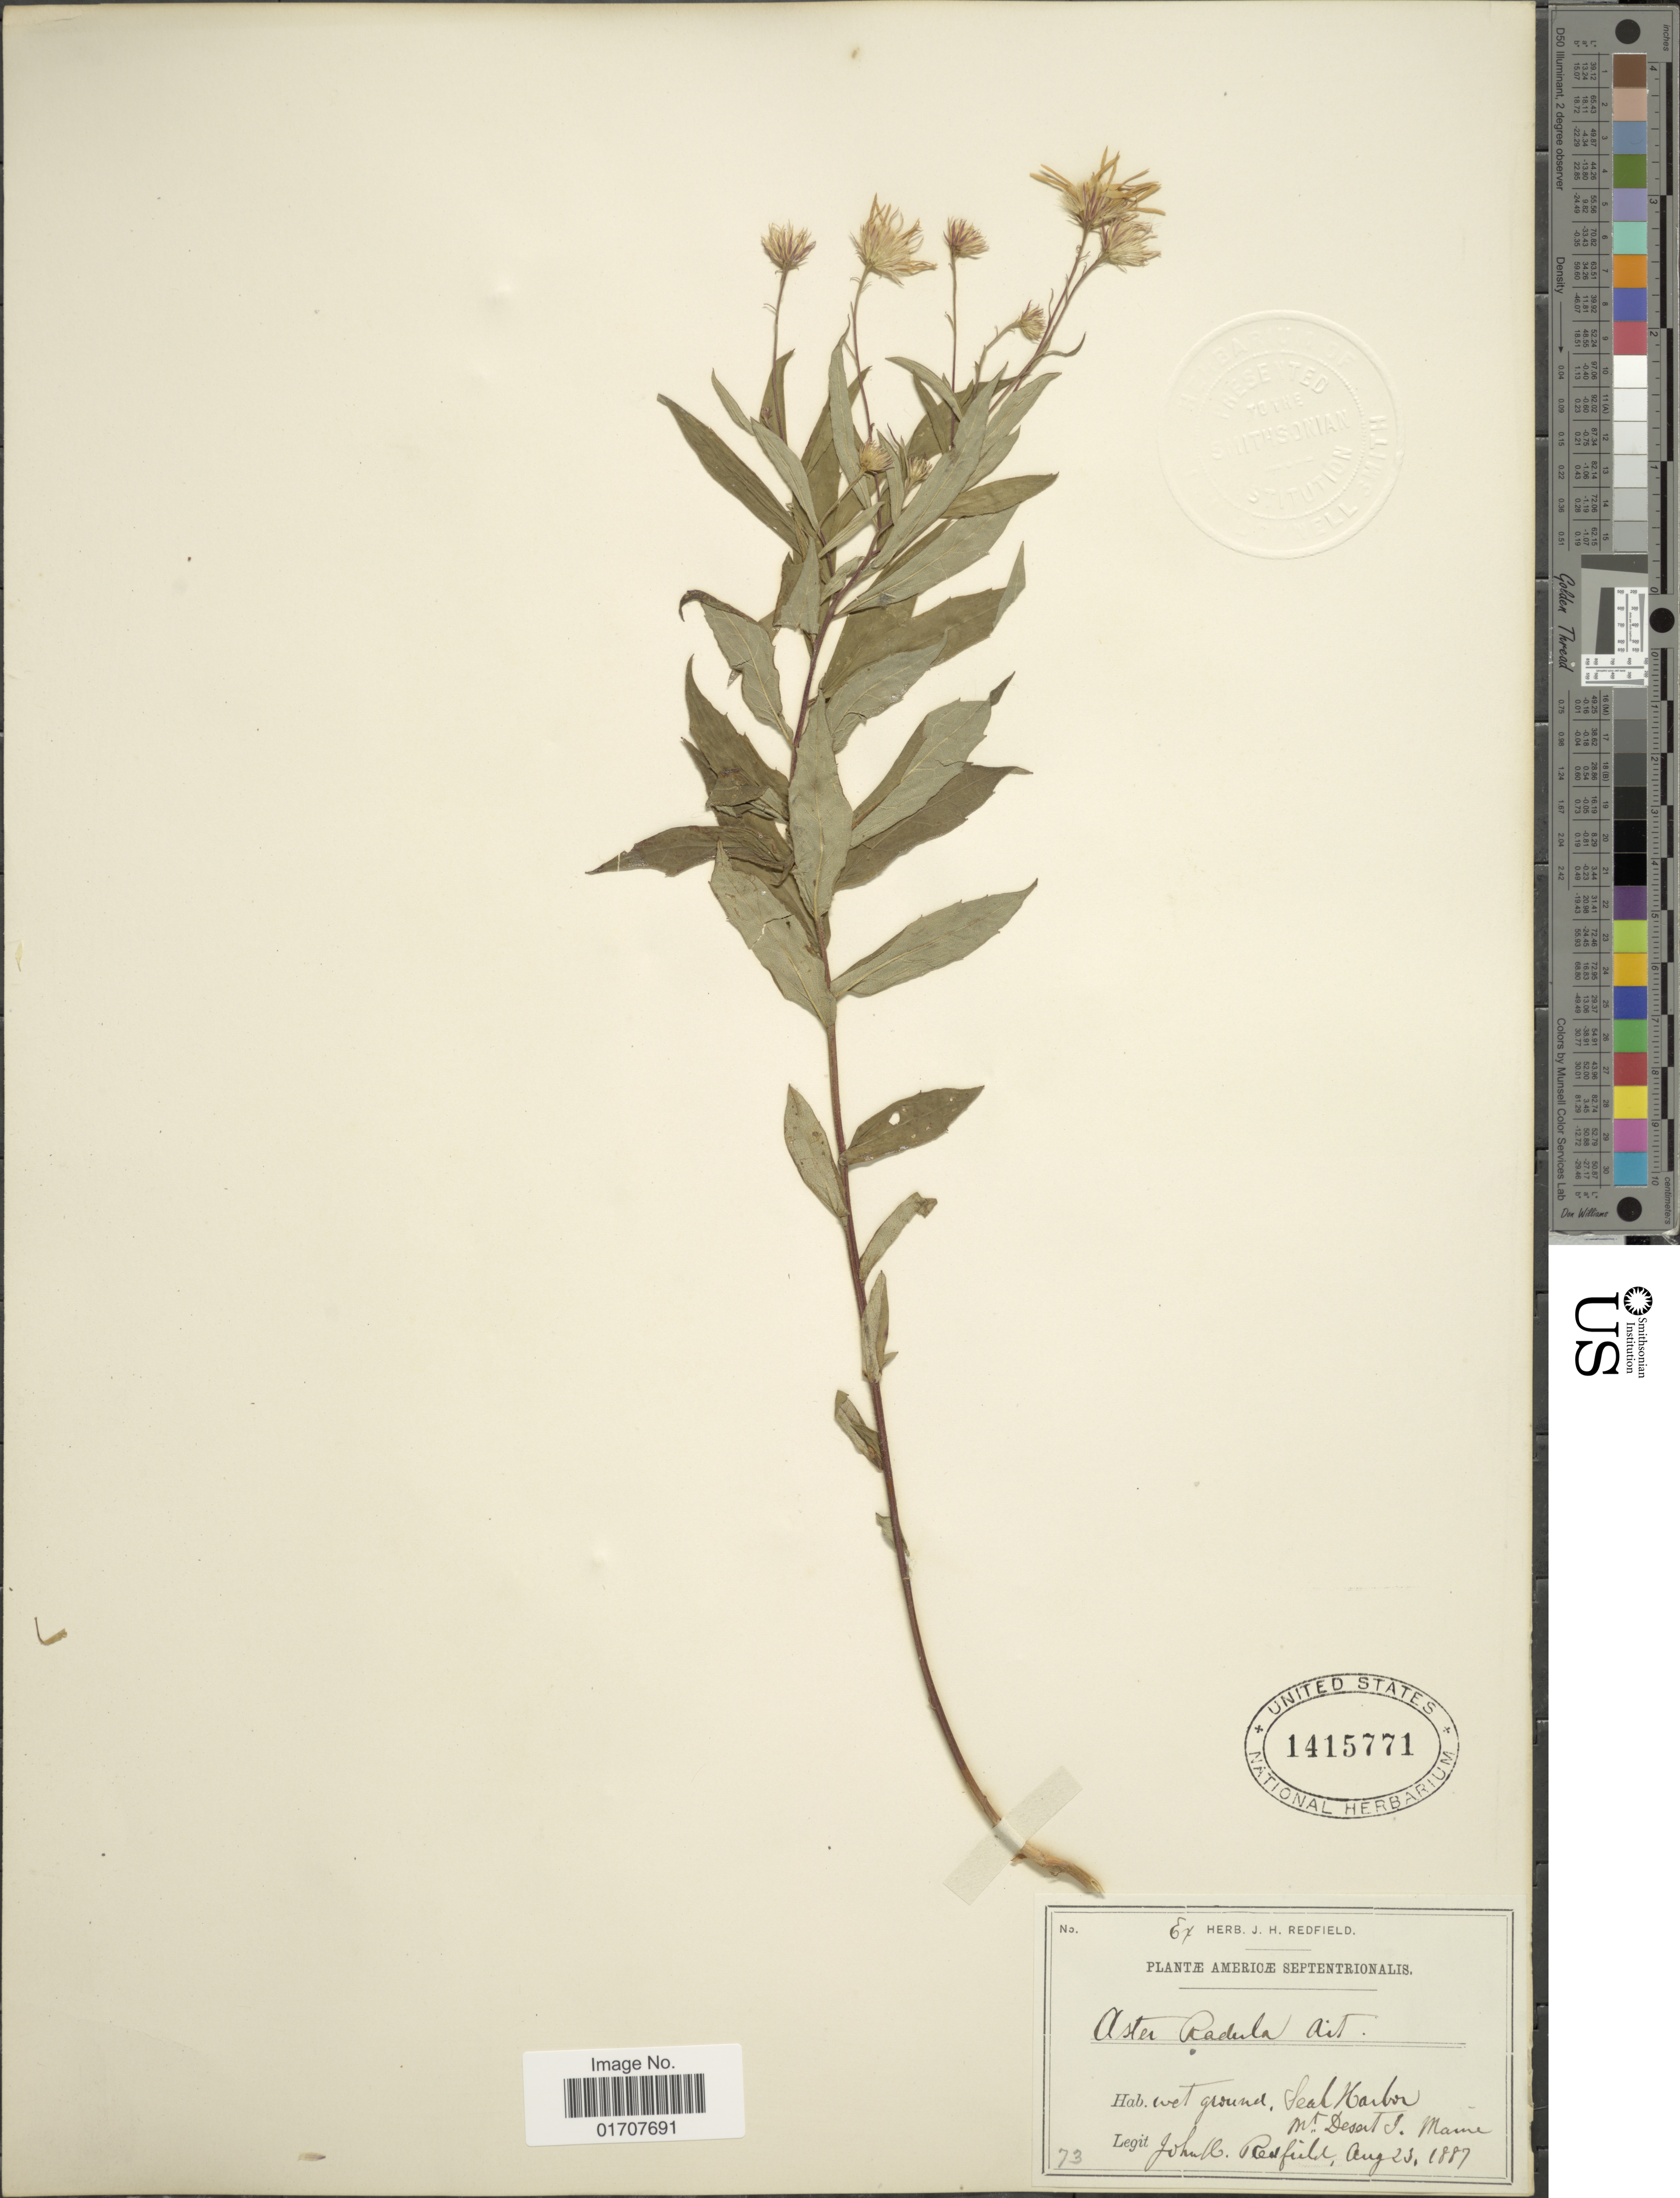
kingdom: Plantae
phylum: Tracheophyta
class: Magnoliopsida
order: Asterales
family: Asteraceae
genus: Oclemena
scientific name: Oclemena acuminata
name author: (Michx.) Greene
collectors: J. Redfield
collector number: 73?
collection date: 1887-08-23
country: United States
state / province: Maine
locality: Seal Harbor, Mt. Desert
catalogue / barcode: US 1415771